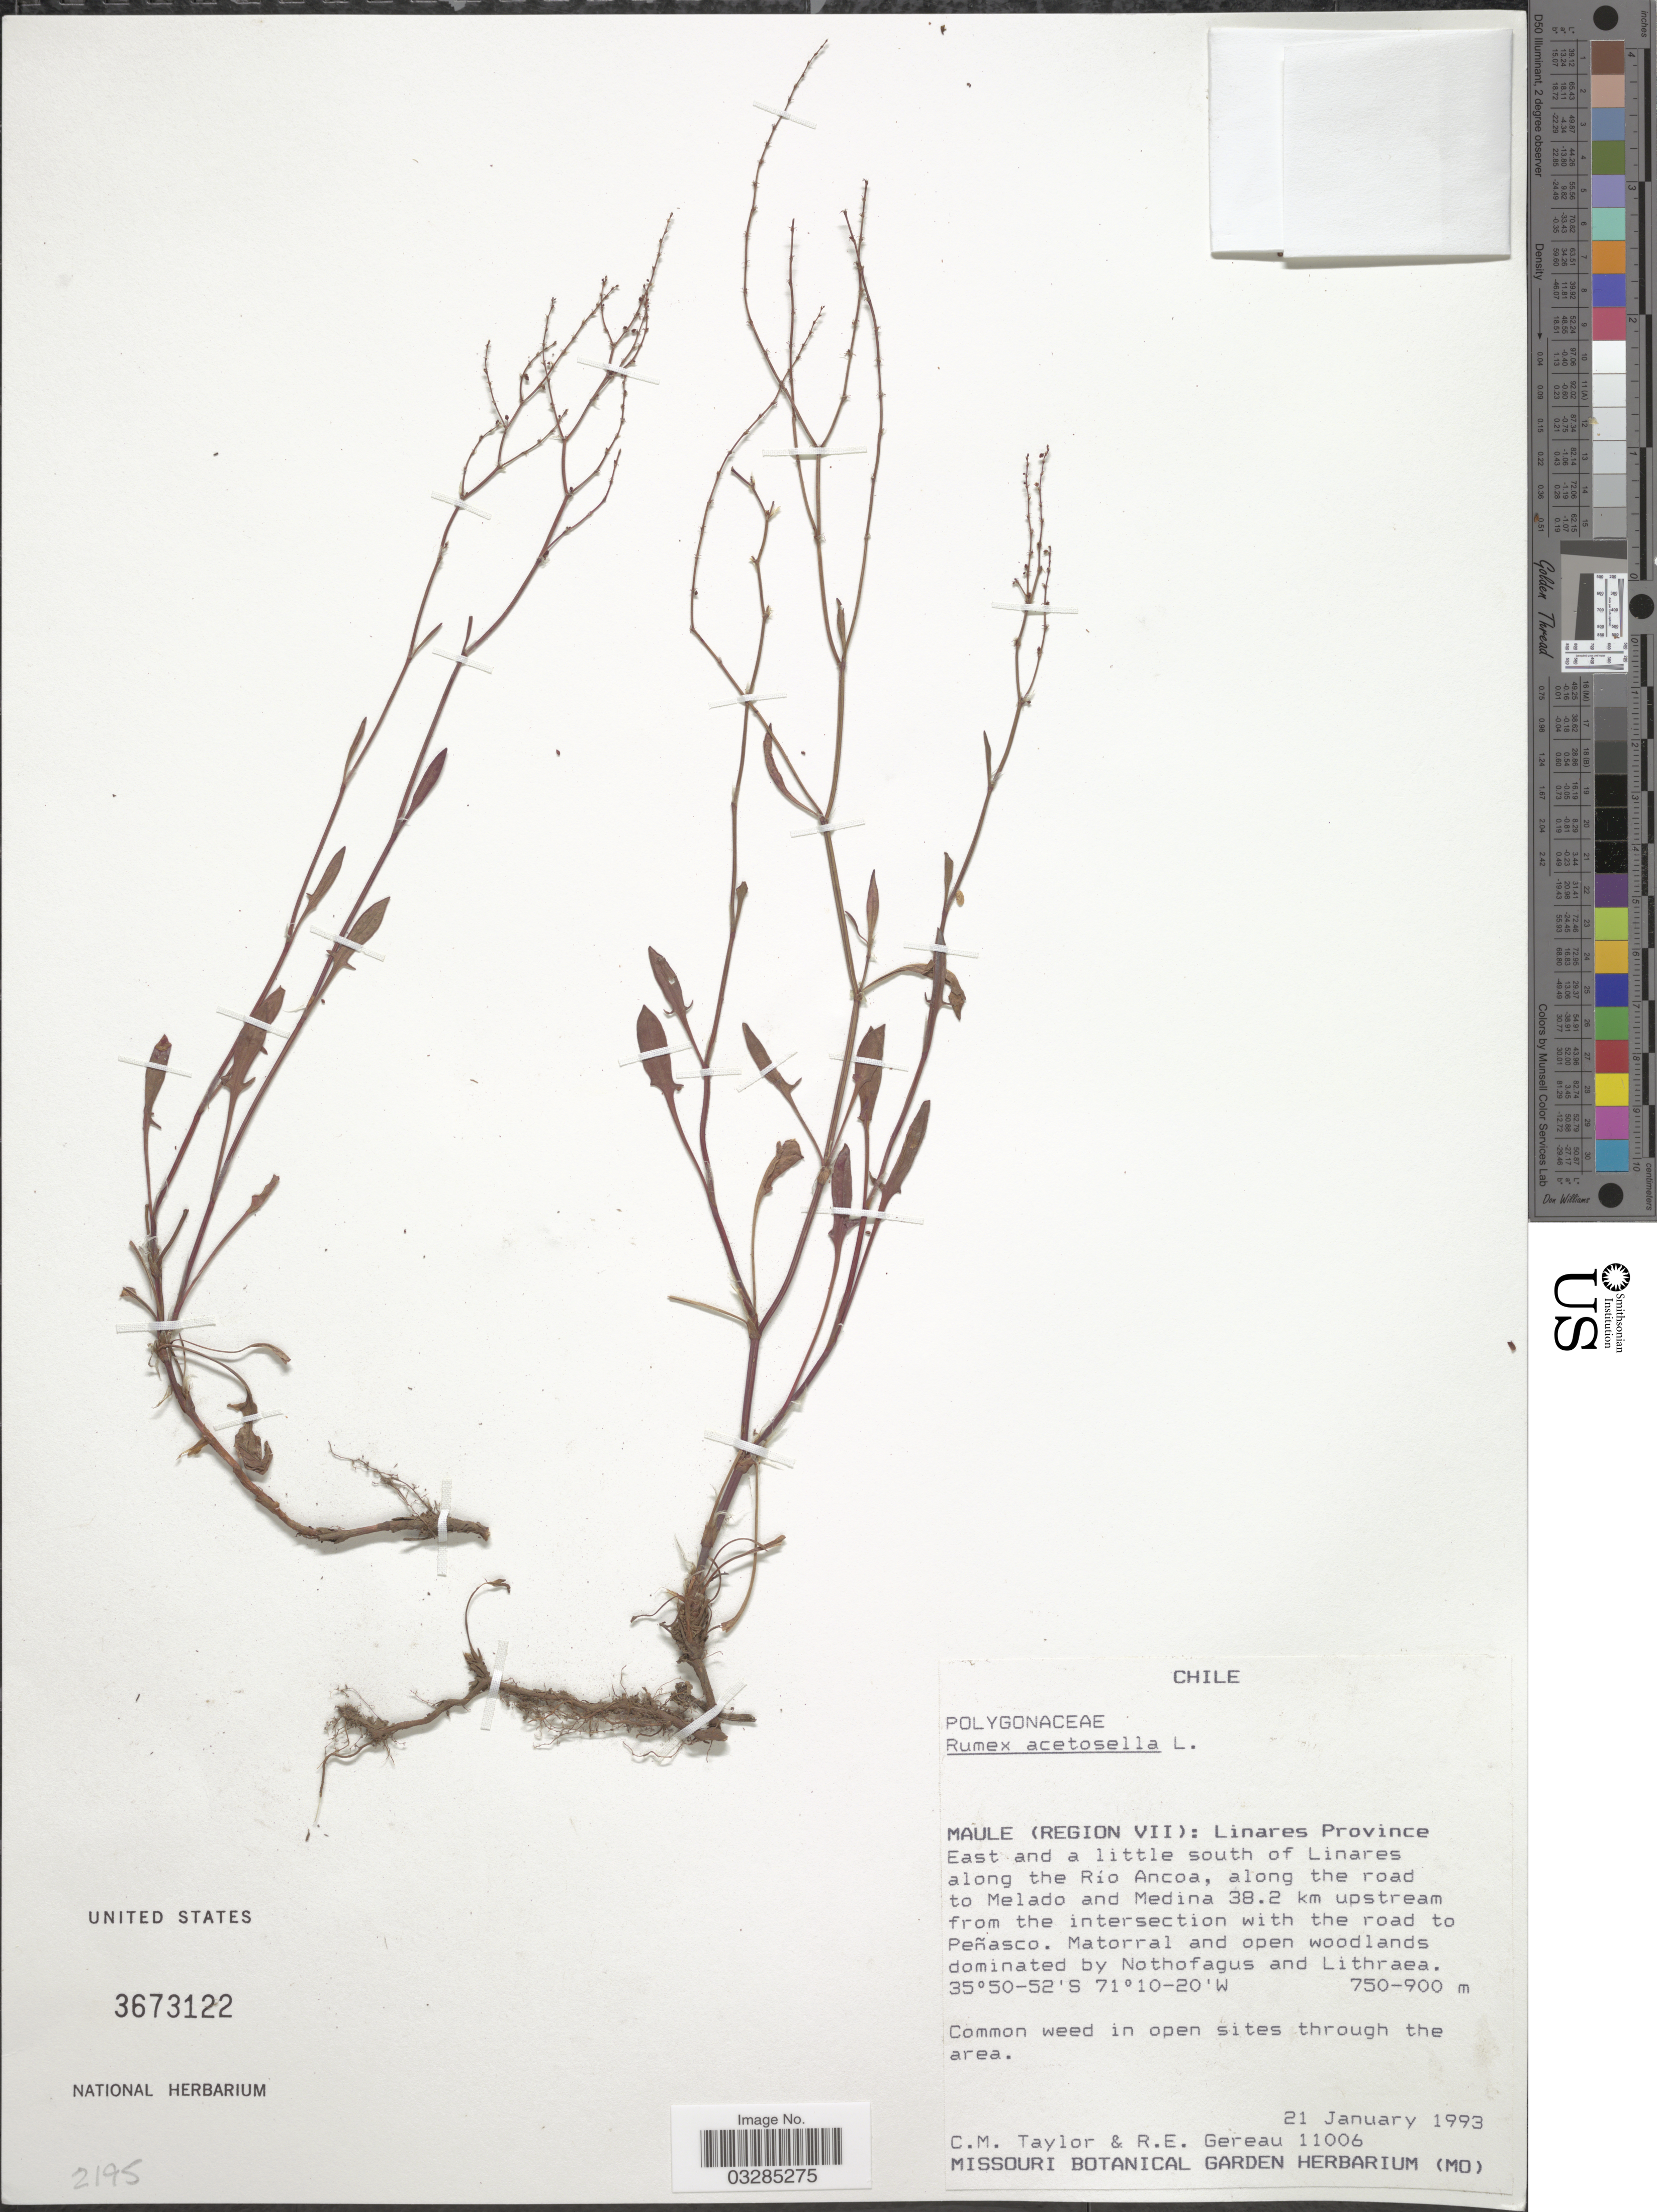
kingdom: Plantae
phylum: Tracheophyta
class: Magnoliopsida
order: Caryophyllales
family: Polygonaceae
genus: Rumex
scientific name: Rumex acetosella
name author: L.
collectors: C. M. Taylor & R. Gereau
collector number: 11006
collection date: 1993-01-21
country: Chile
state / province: Maule (VII)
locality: Maule (Region VII): Linares Province East and a little south of Linares along the Río Ancoa, along the road to Melado and Medina 38.2 km upstream from the intersection with the road to Peñasco.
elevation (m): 750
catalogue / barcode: US 3673122